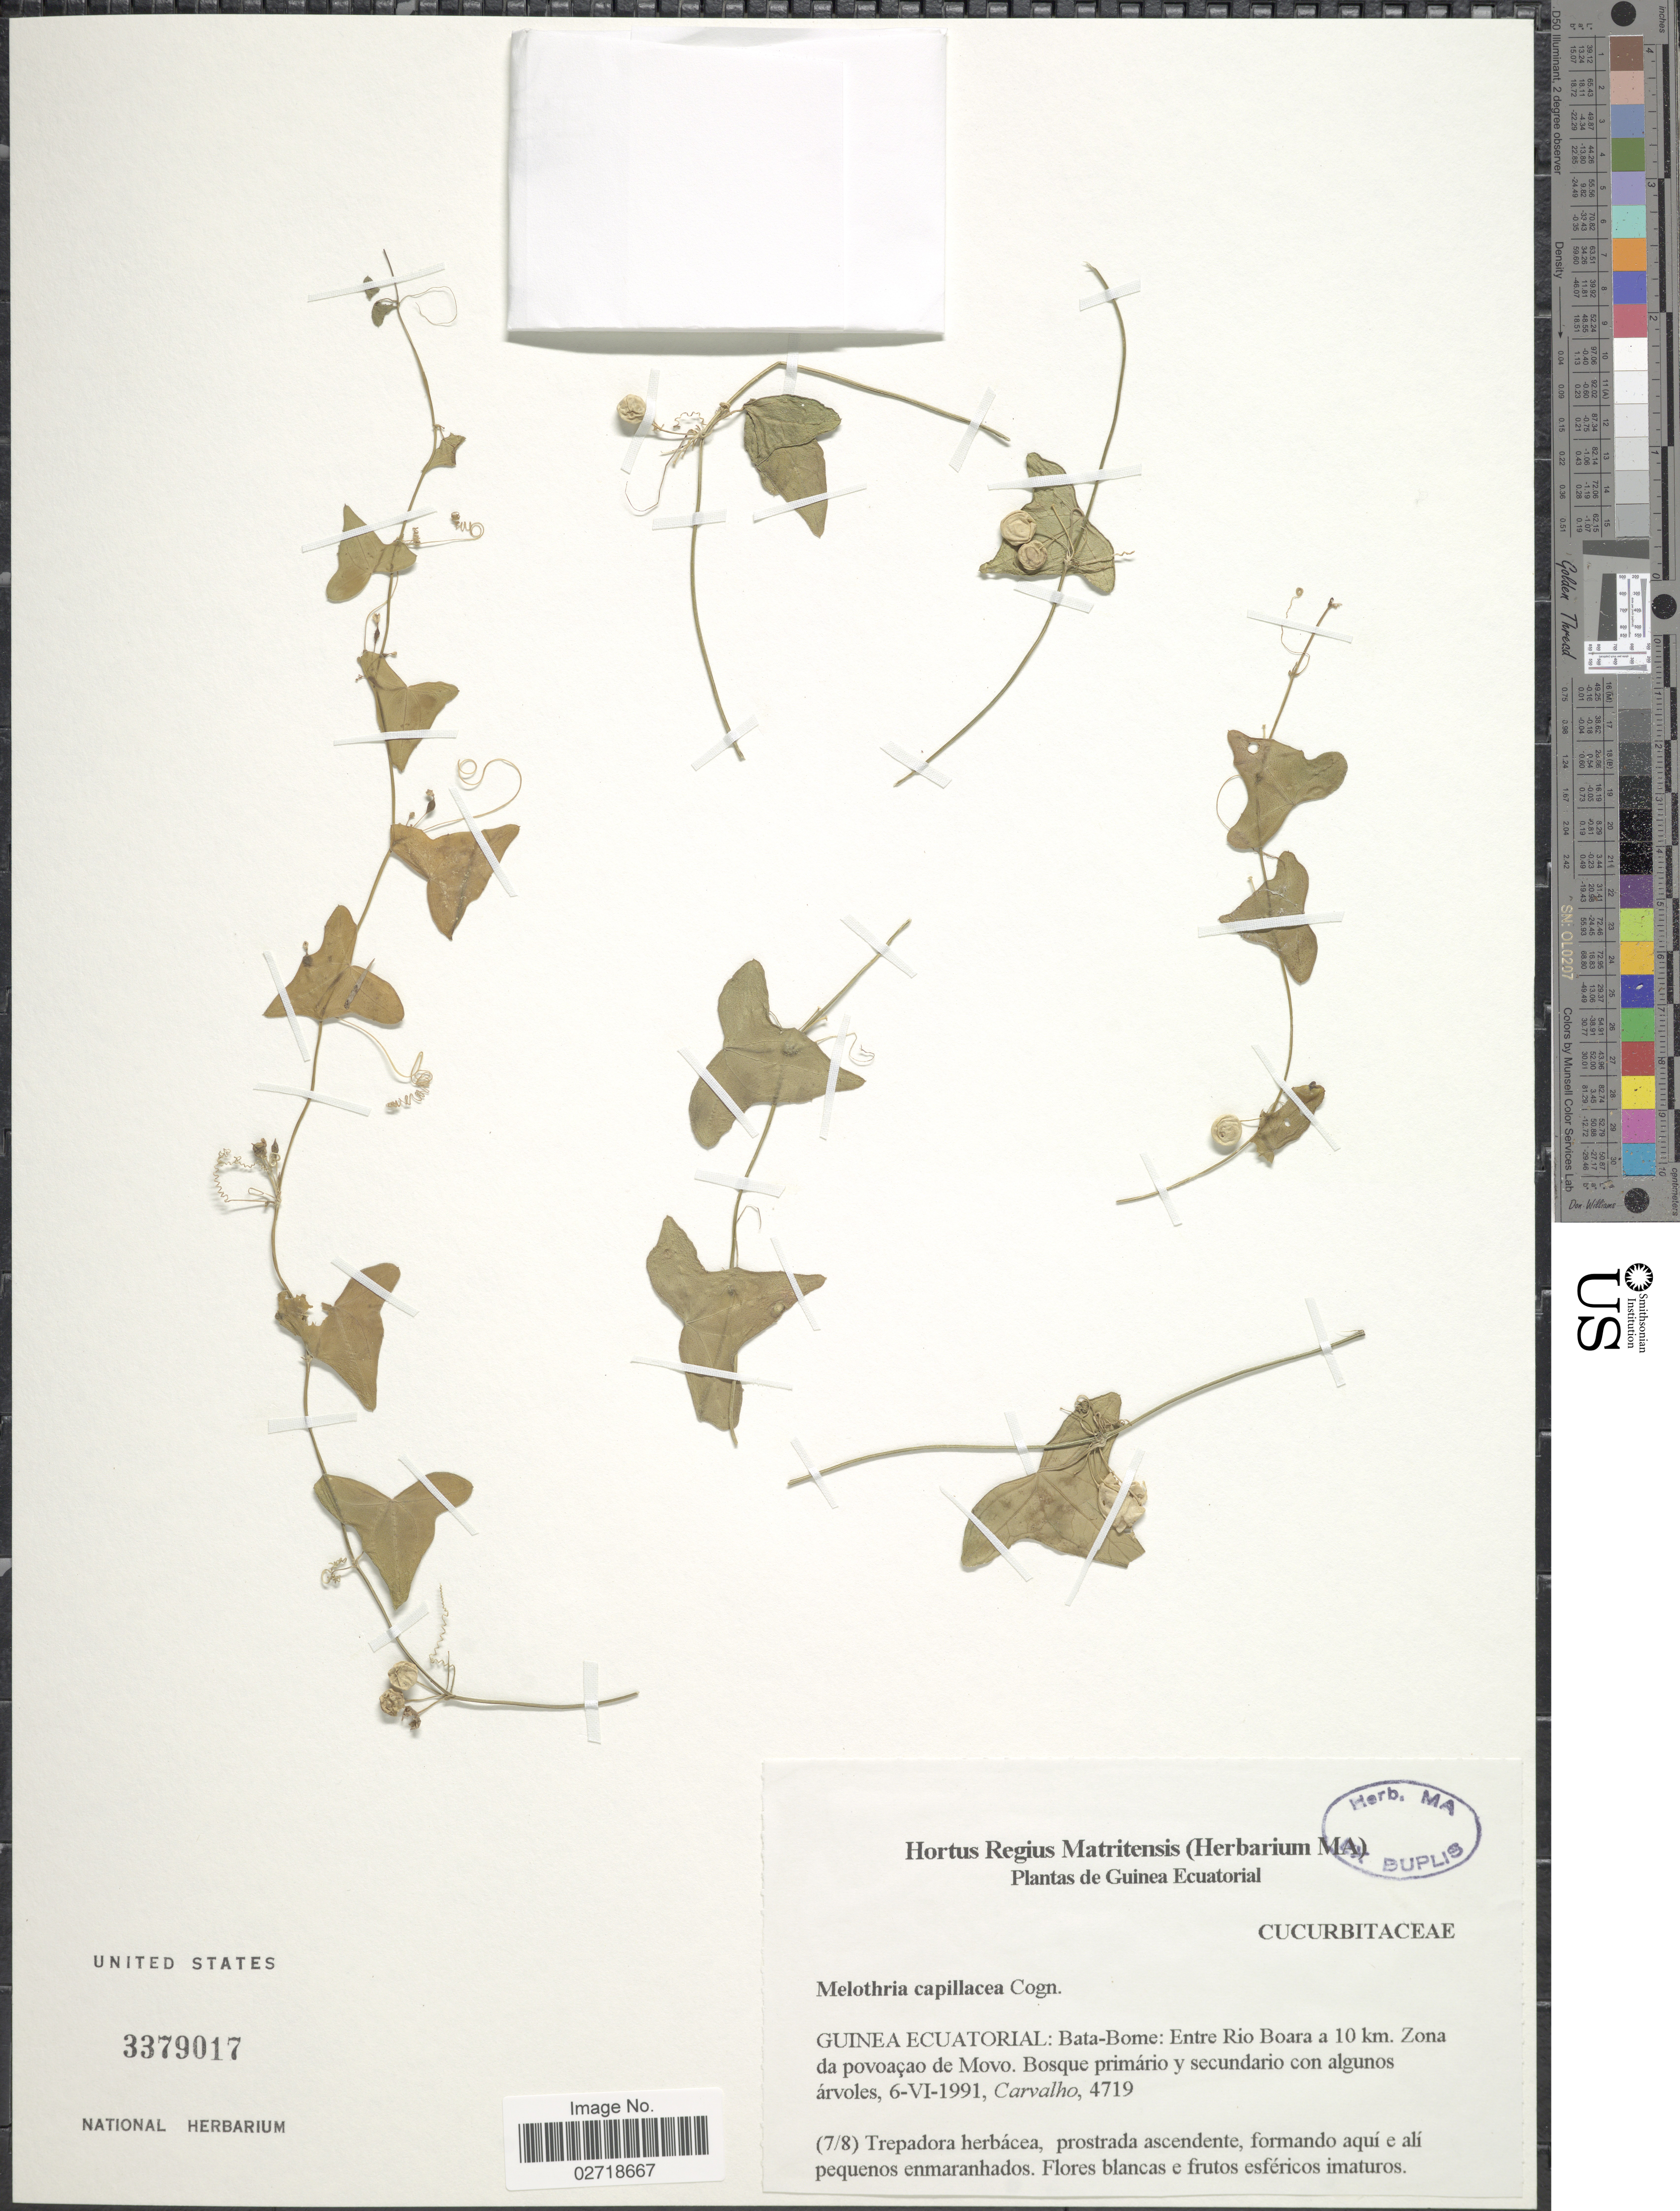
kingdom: Plantae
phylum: Tracheophyta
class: Magnoliopsida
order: Cucurbitales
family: Cucurbitaceae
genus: Zehneria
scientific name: Zehneria capillacea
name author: C. Jeffrey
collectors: Carvalho, --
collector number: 4719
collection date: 1991-06-06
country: Equatorial Guinea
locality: Guinea Ecuatorial: Bata-Bome: Entre Rio Boara a 10 km.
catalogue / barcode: US 3379017